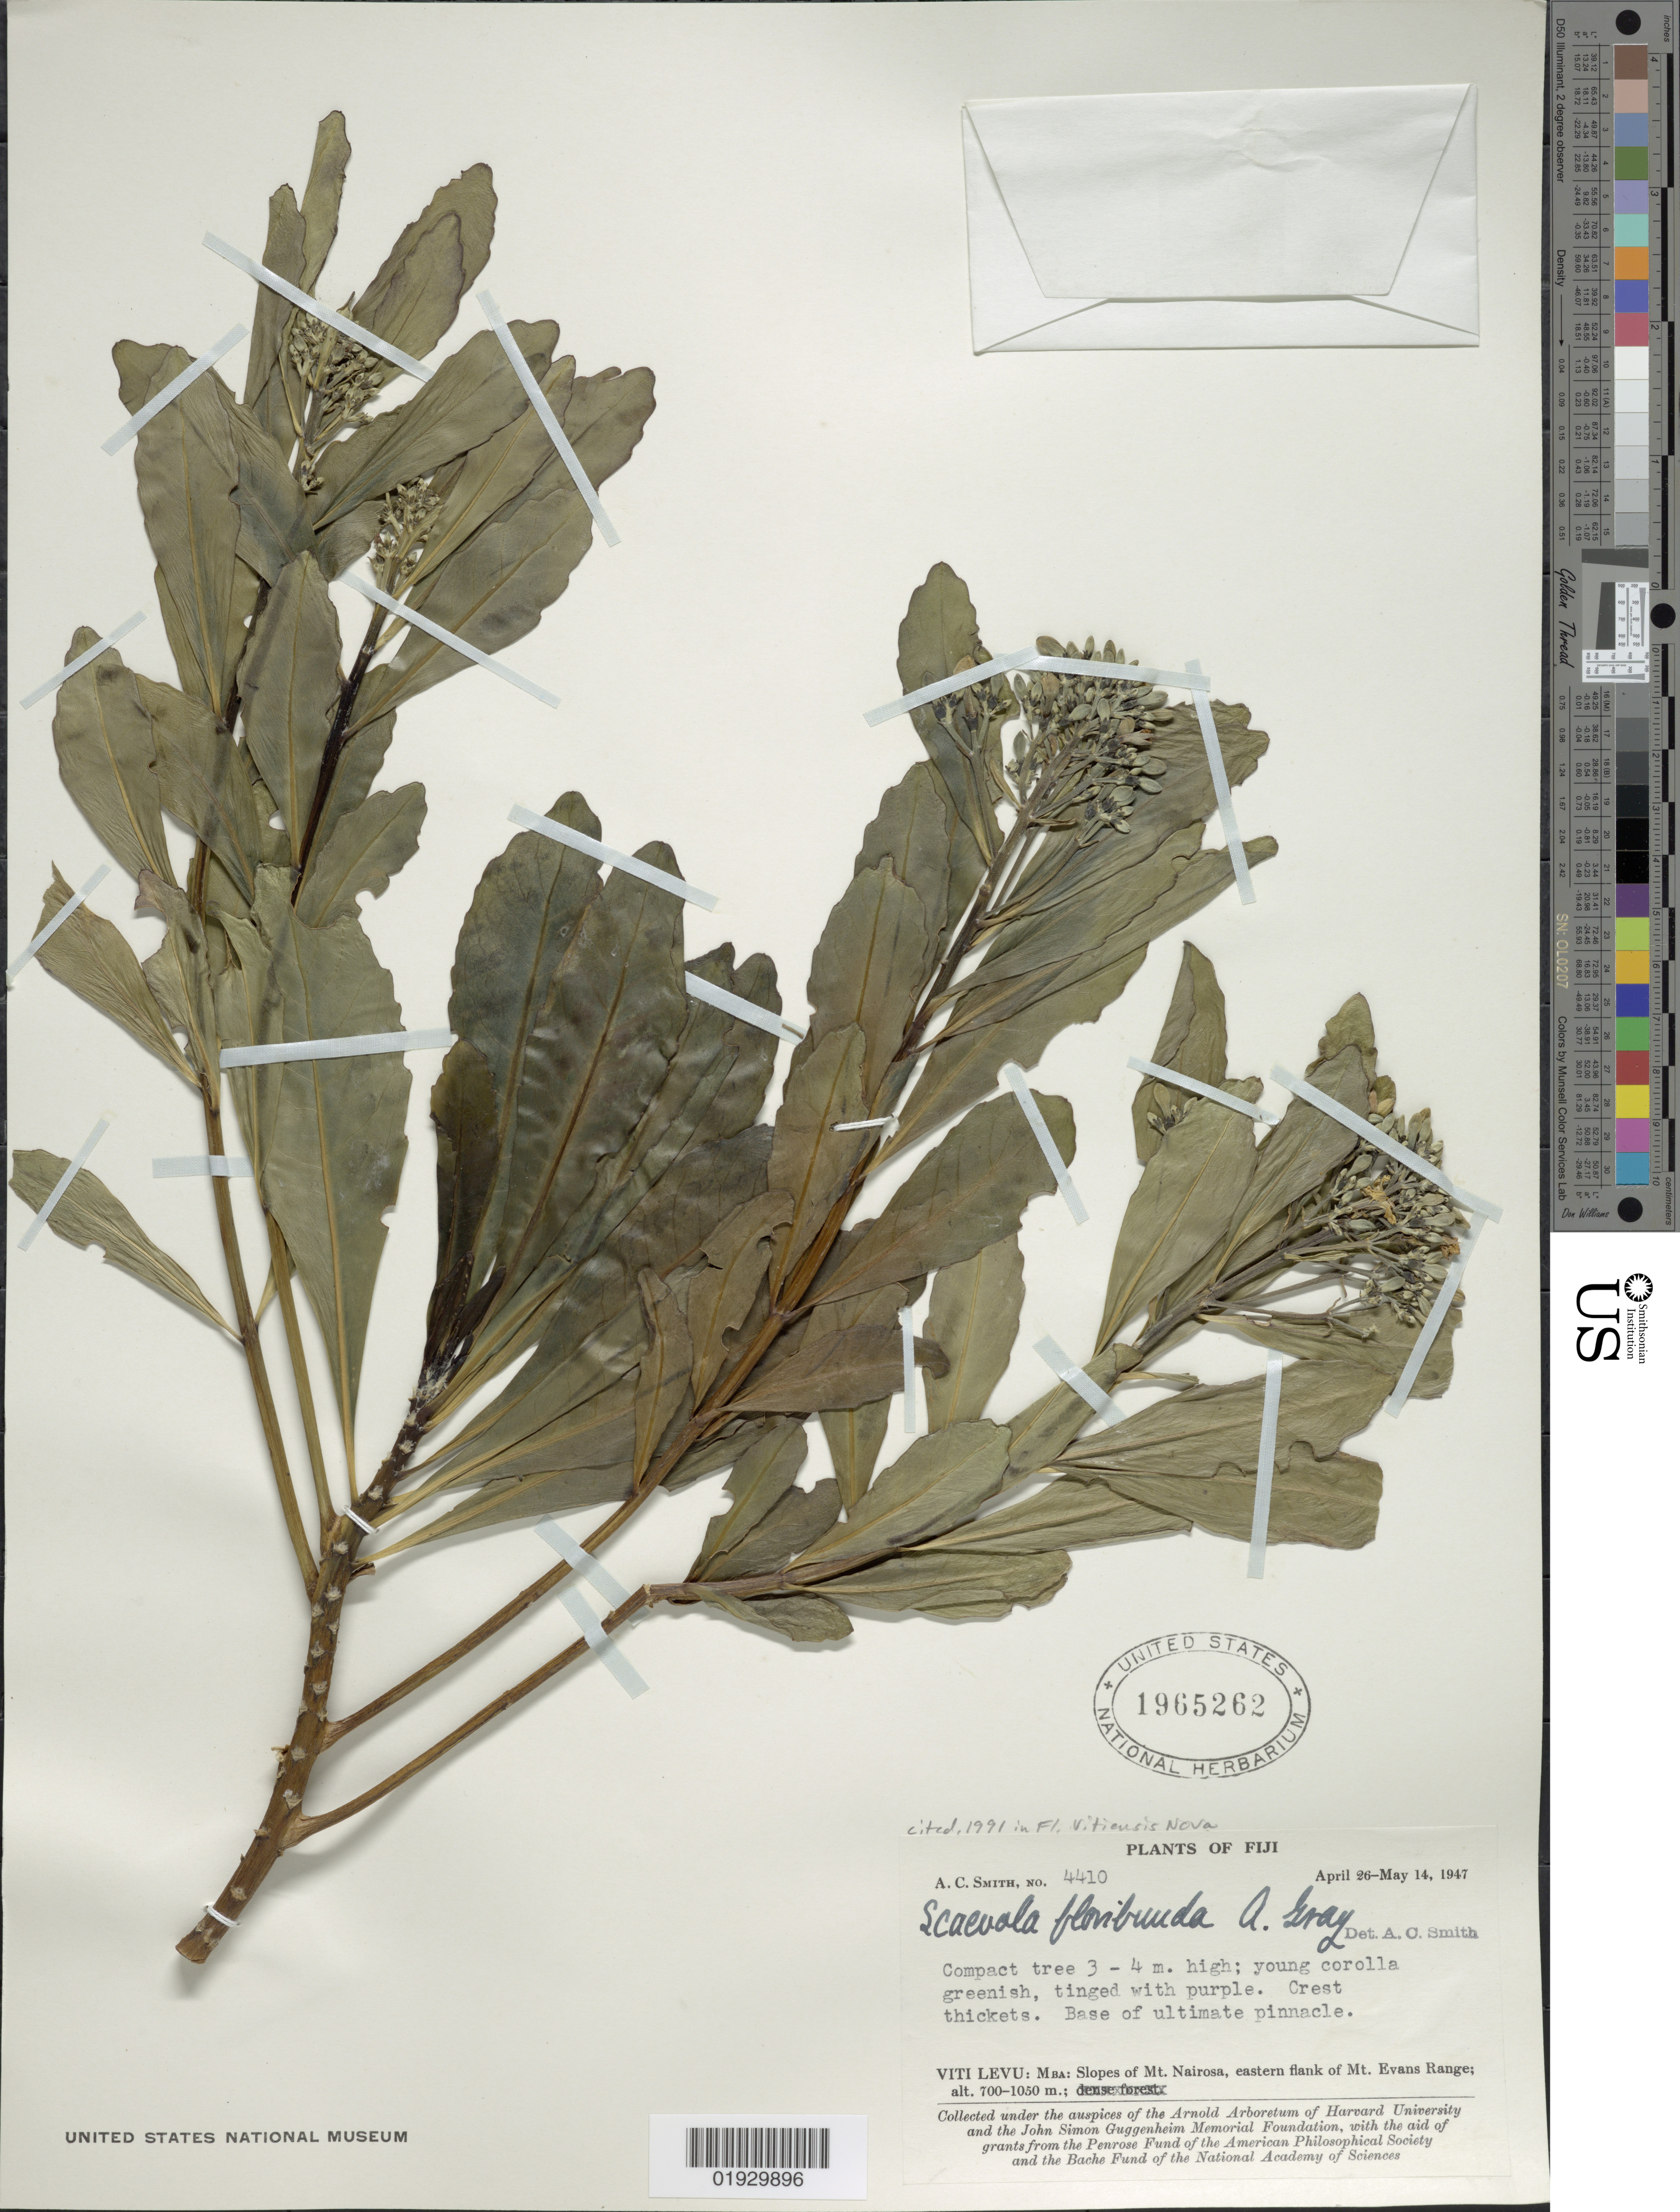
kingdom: Plantae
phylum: Tracheophyta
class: Magnoliopsida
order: Asterales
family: Goodeniaceae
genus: Scaevola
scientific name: Scaevola floribunda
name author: A. Gray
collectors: A. C. Smith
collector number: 4410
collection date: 1947-04-26/1947-05-14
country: Fiji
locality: Viti Levu: Mba: Slopes of Mt. Nairosa, eastern flank of Mt. Evans Range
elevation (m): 700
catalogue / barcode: US 1965262